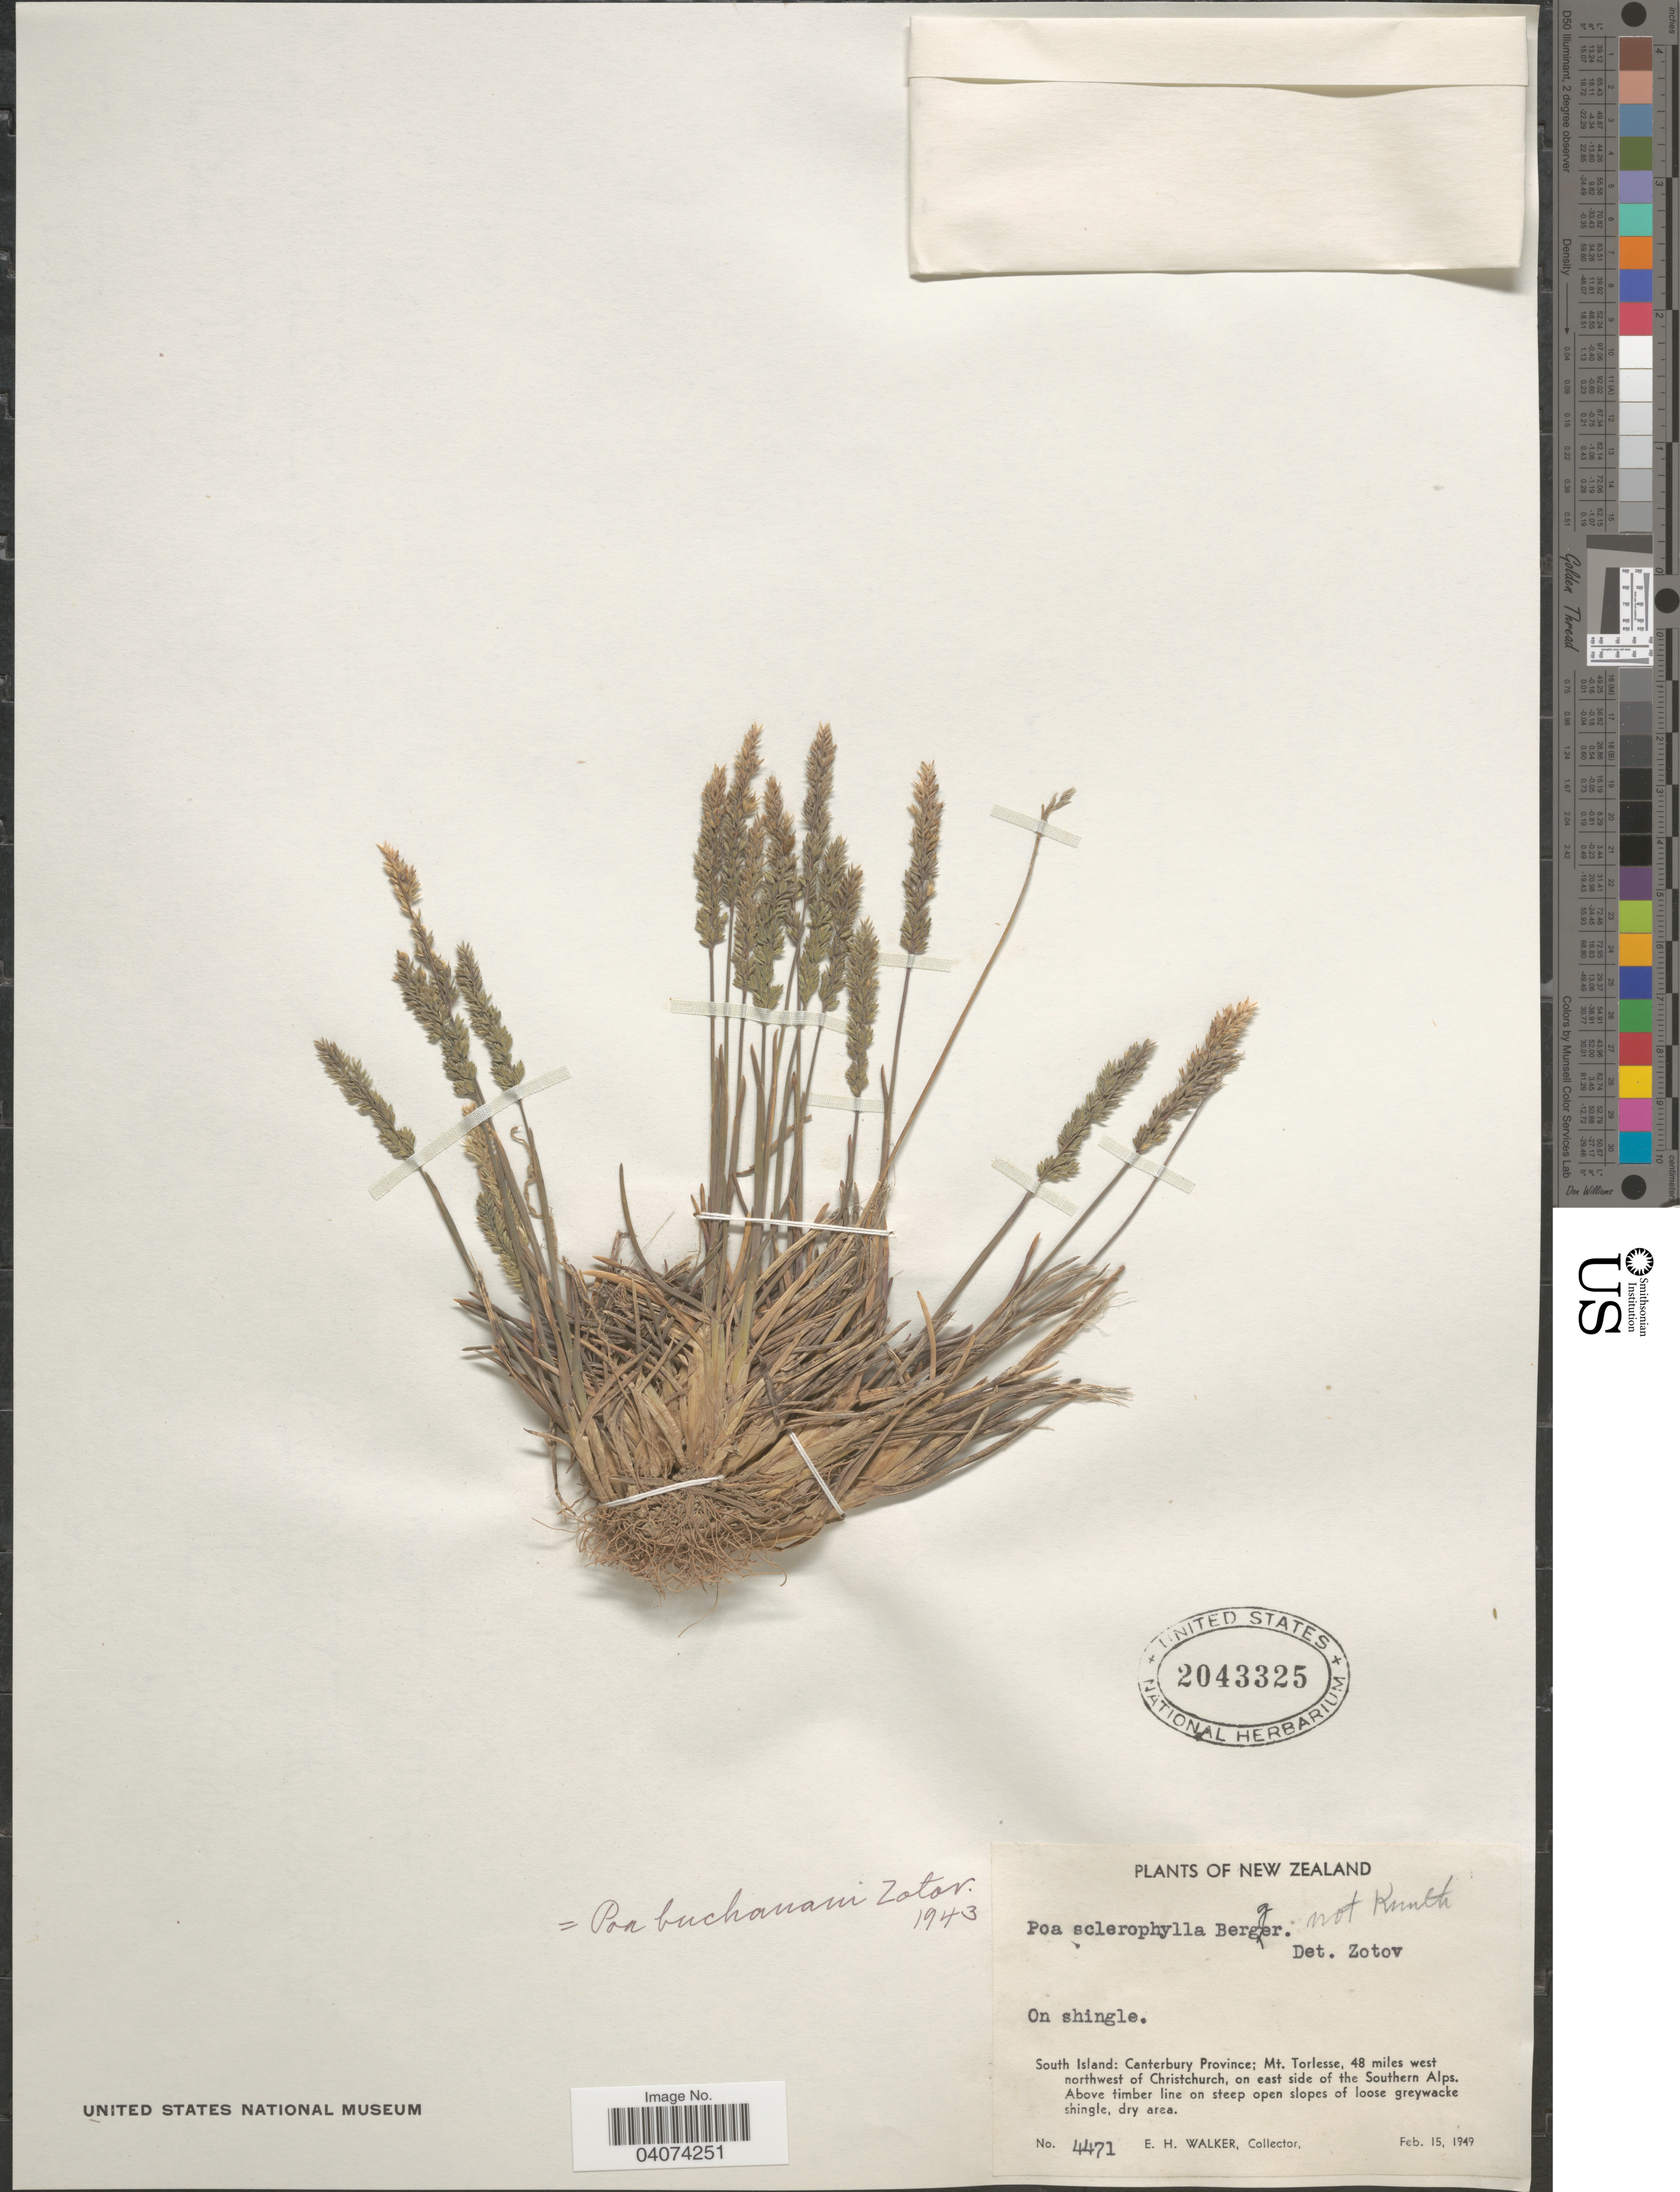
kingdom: Plantae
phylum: Tracheophyta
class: Liliopsida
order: Poales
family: Poaceae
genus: Poa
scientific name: Poa buchananii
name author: Zotov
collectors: E. H. Walker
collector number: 4471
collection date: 1949-02-15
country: New Zealand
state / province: Canterbury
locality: South Island: Mt. Torlesse, 48 miles west northwest of Christchurch, on east side of the Southern Alps.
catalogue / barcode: US 2043325